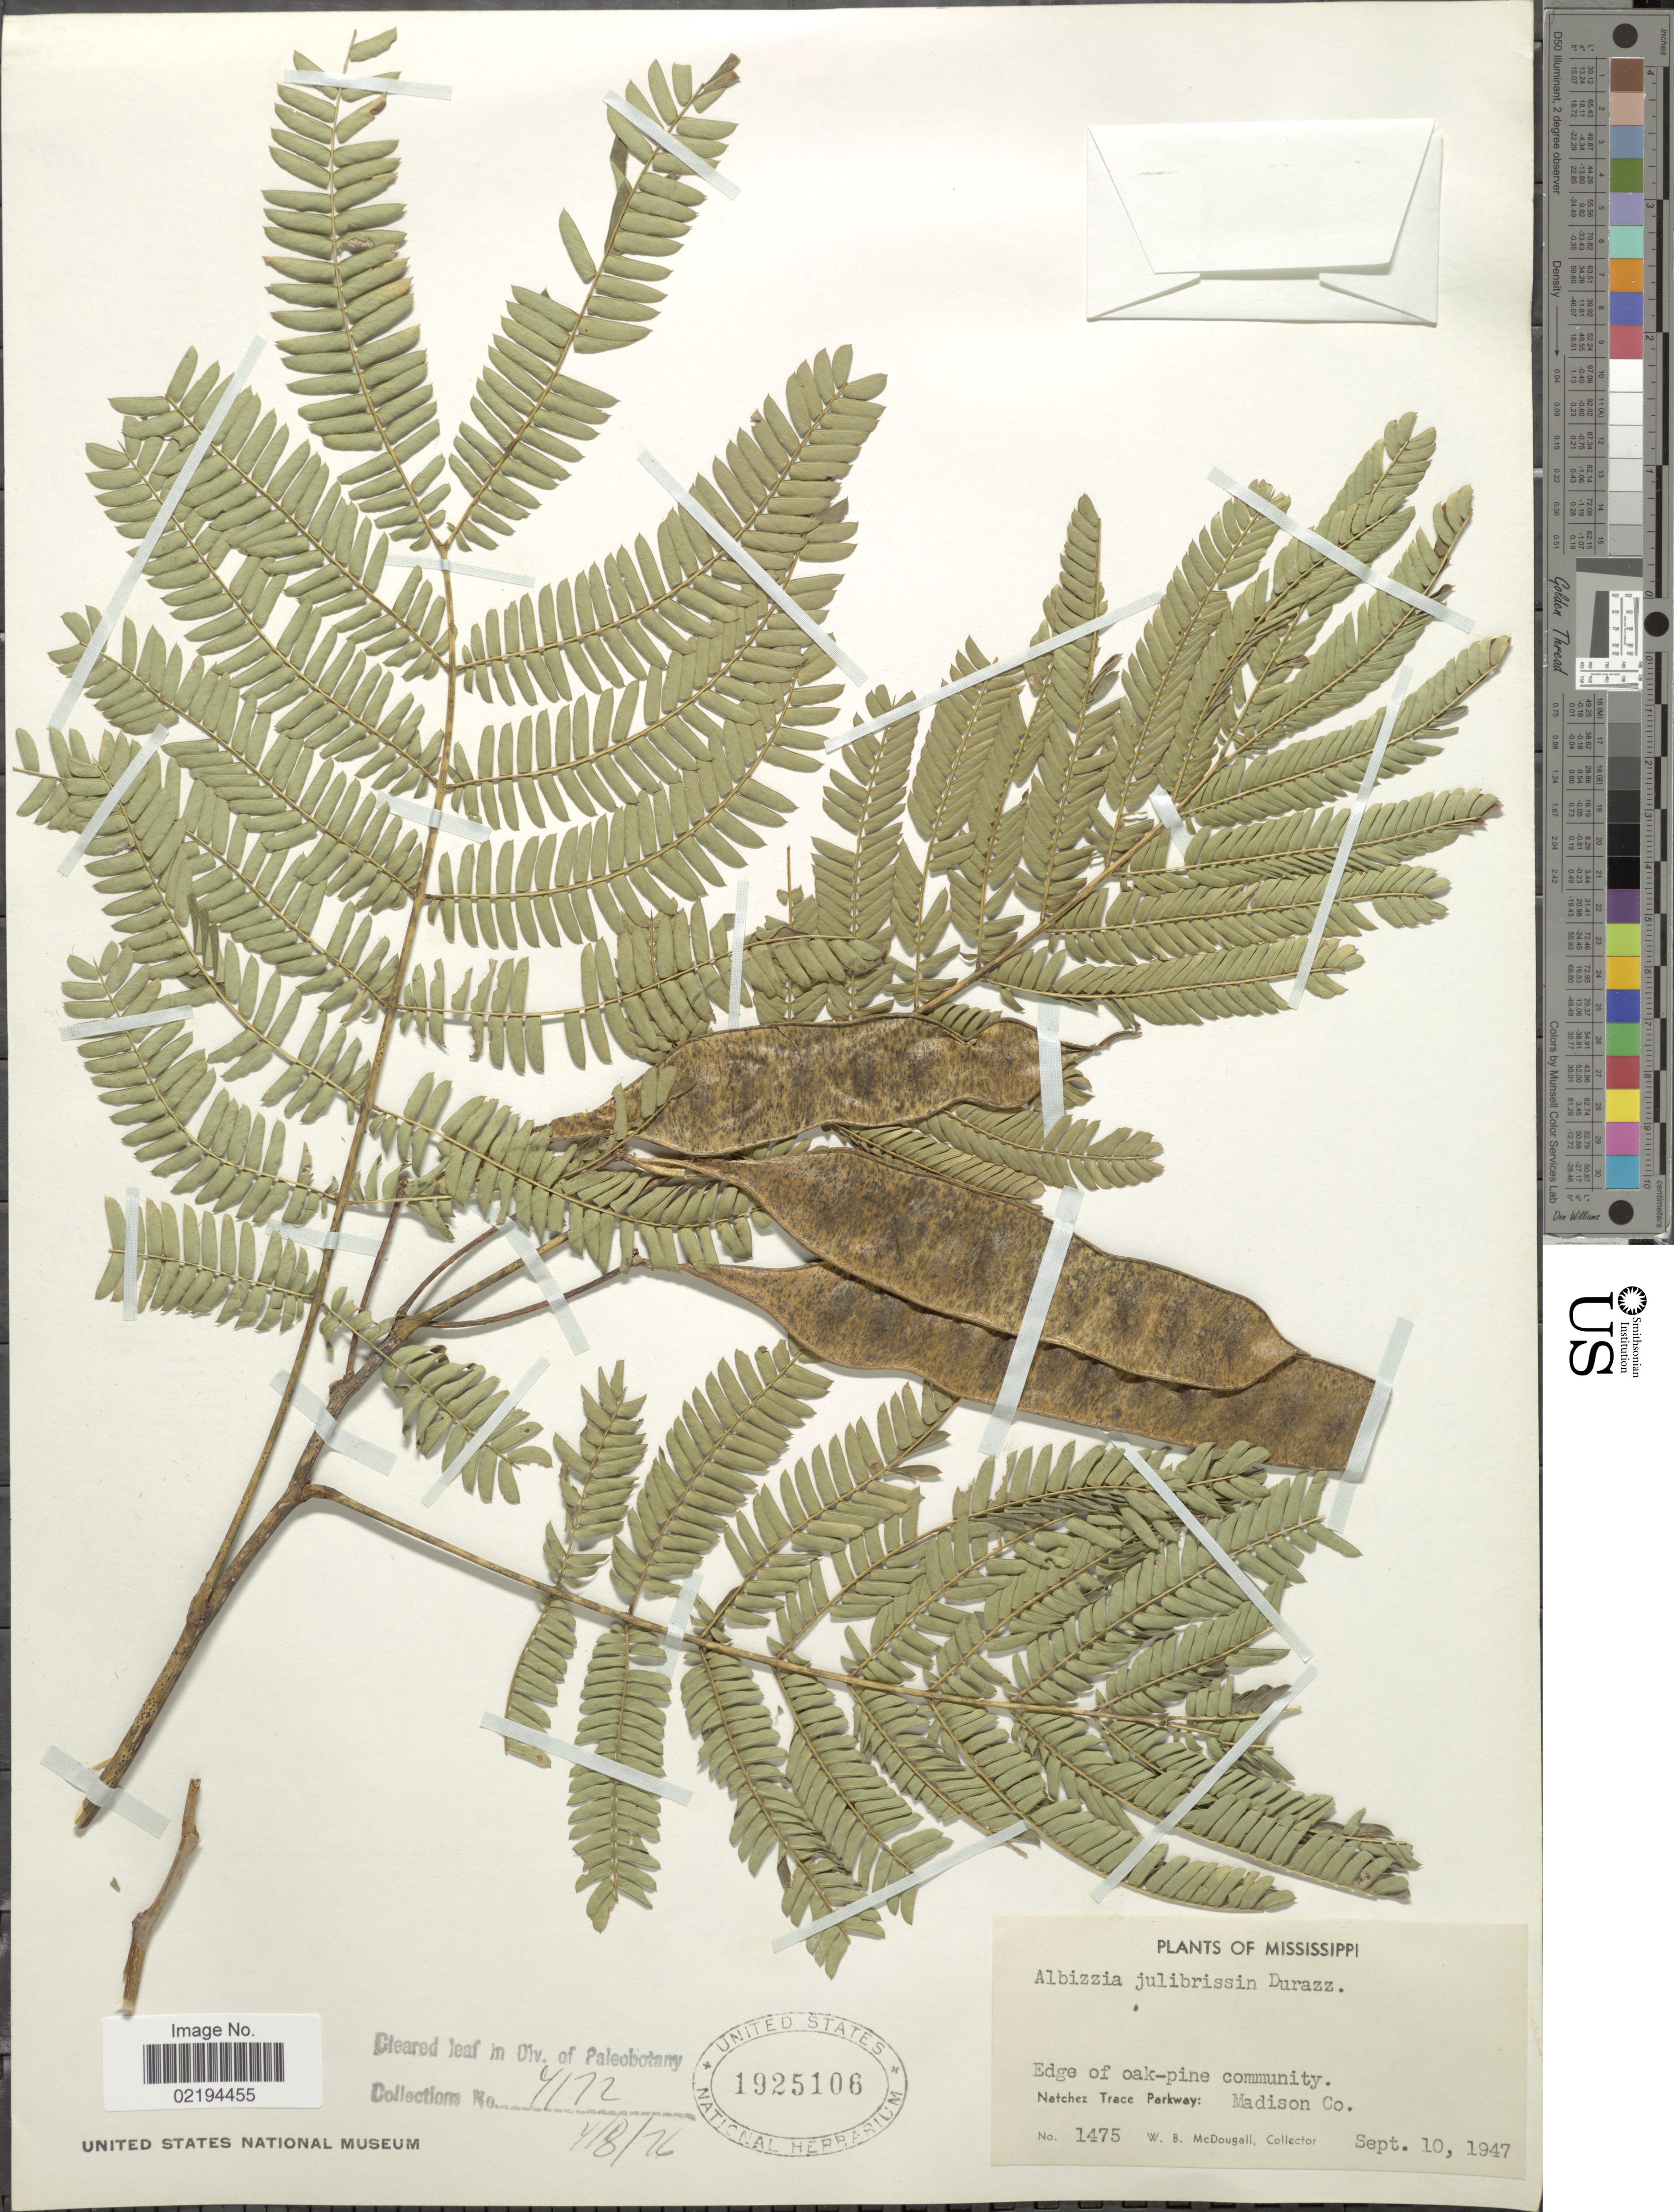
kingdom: Plantae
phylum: Tracheophyta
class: Magnoliopsida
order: Fabales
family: Fabaceae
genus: Albizia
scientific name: Albizia julibrissin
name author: Durazz.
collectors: W. B. McDougall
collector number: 1475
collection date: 1947-09-10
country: United States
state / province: Mississippi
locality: Edge of oak-pine community, Natchez Trace Oakway: Madison Co.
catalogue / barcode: US 1925106